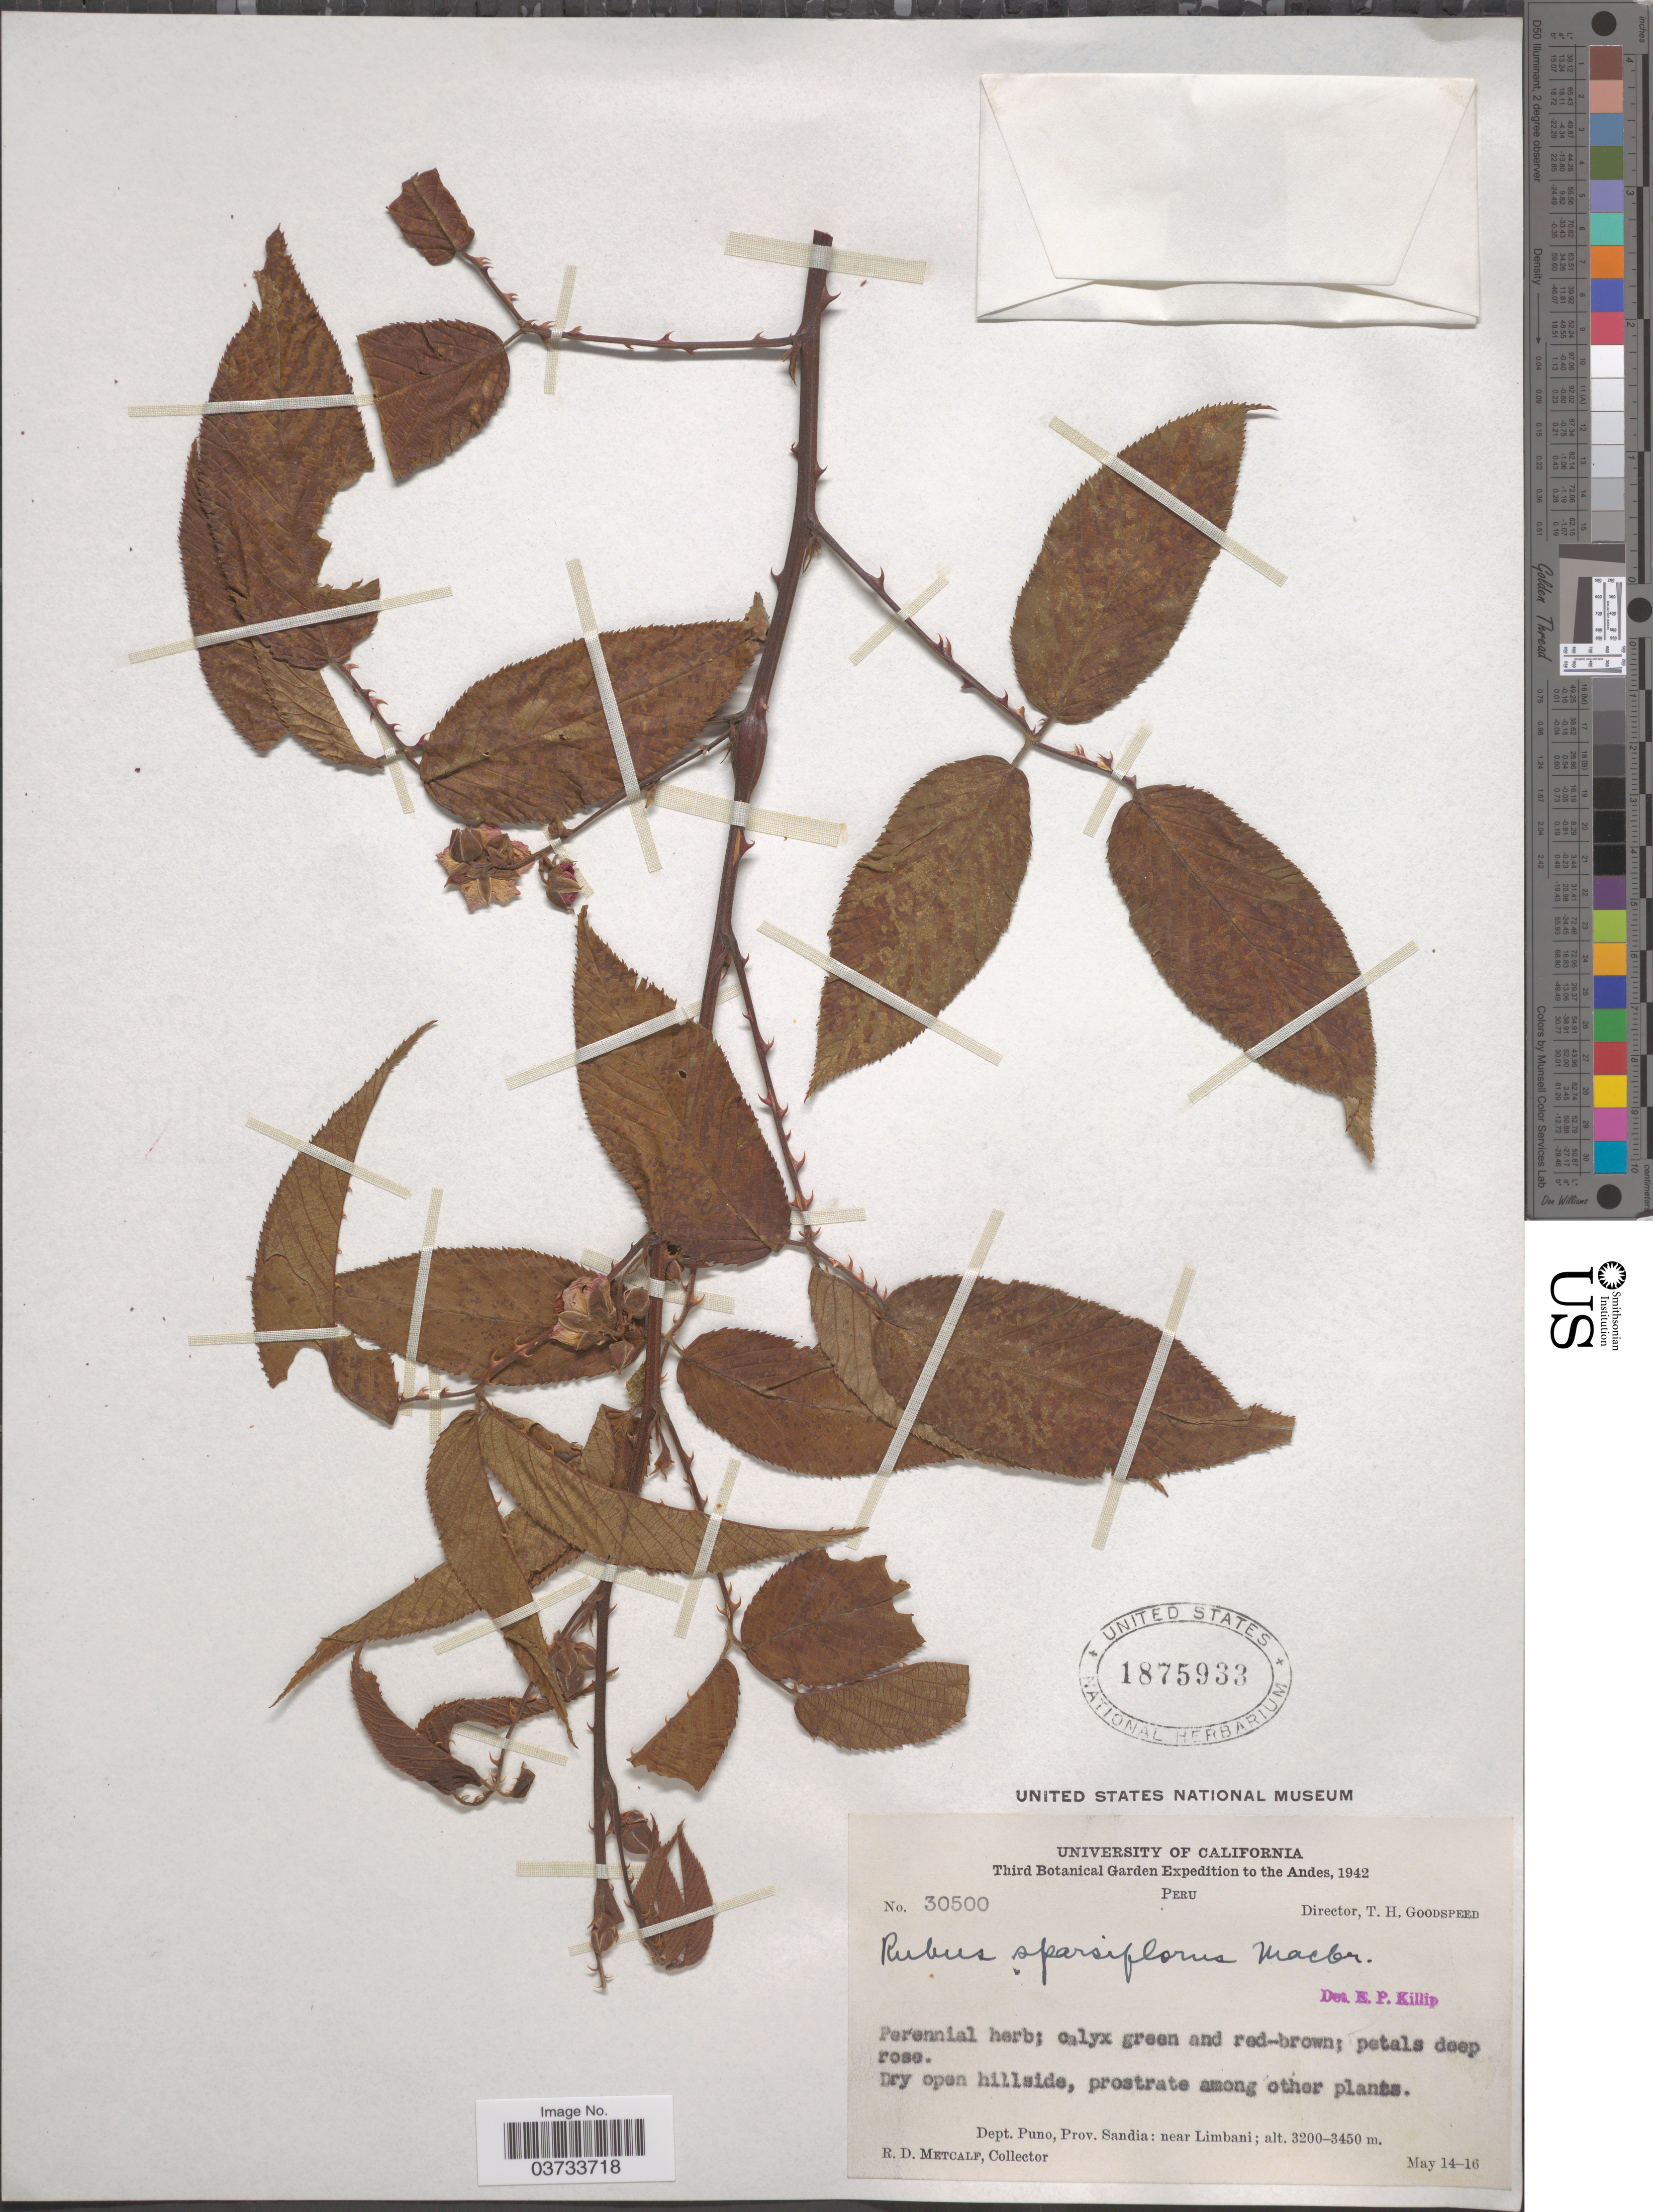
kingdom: Plantae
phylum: Tracheophyta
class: Magnoliopsida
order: Rosales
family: Rosaceae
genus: Rubus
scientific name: Rubus sparsiflorus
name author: J.F. Macbr.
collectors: R. D. Metcalf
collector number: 30500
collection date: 1942-05-14/1942-05-16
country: Peru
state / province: Puno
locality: The Andes. Dept. Puno, Prov. Sandia: near Limbani.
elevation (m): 3200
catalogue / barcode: US 1875933